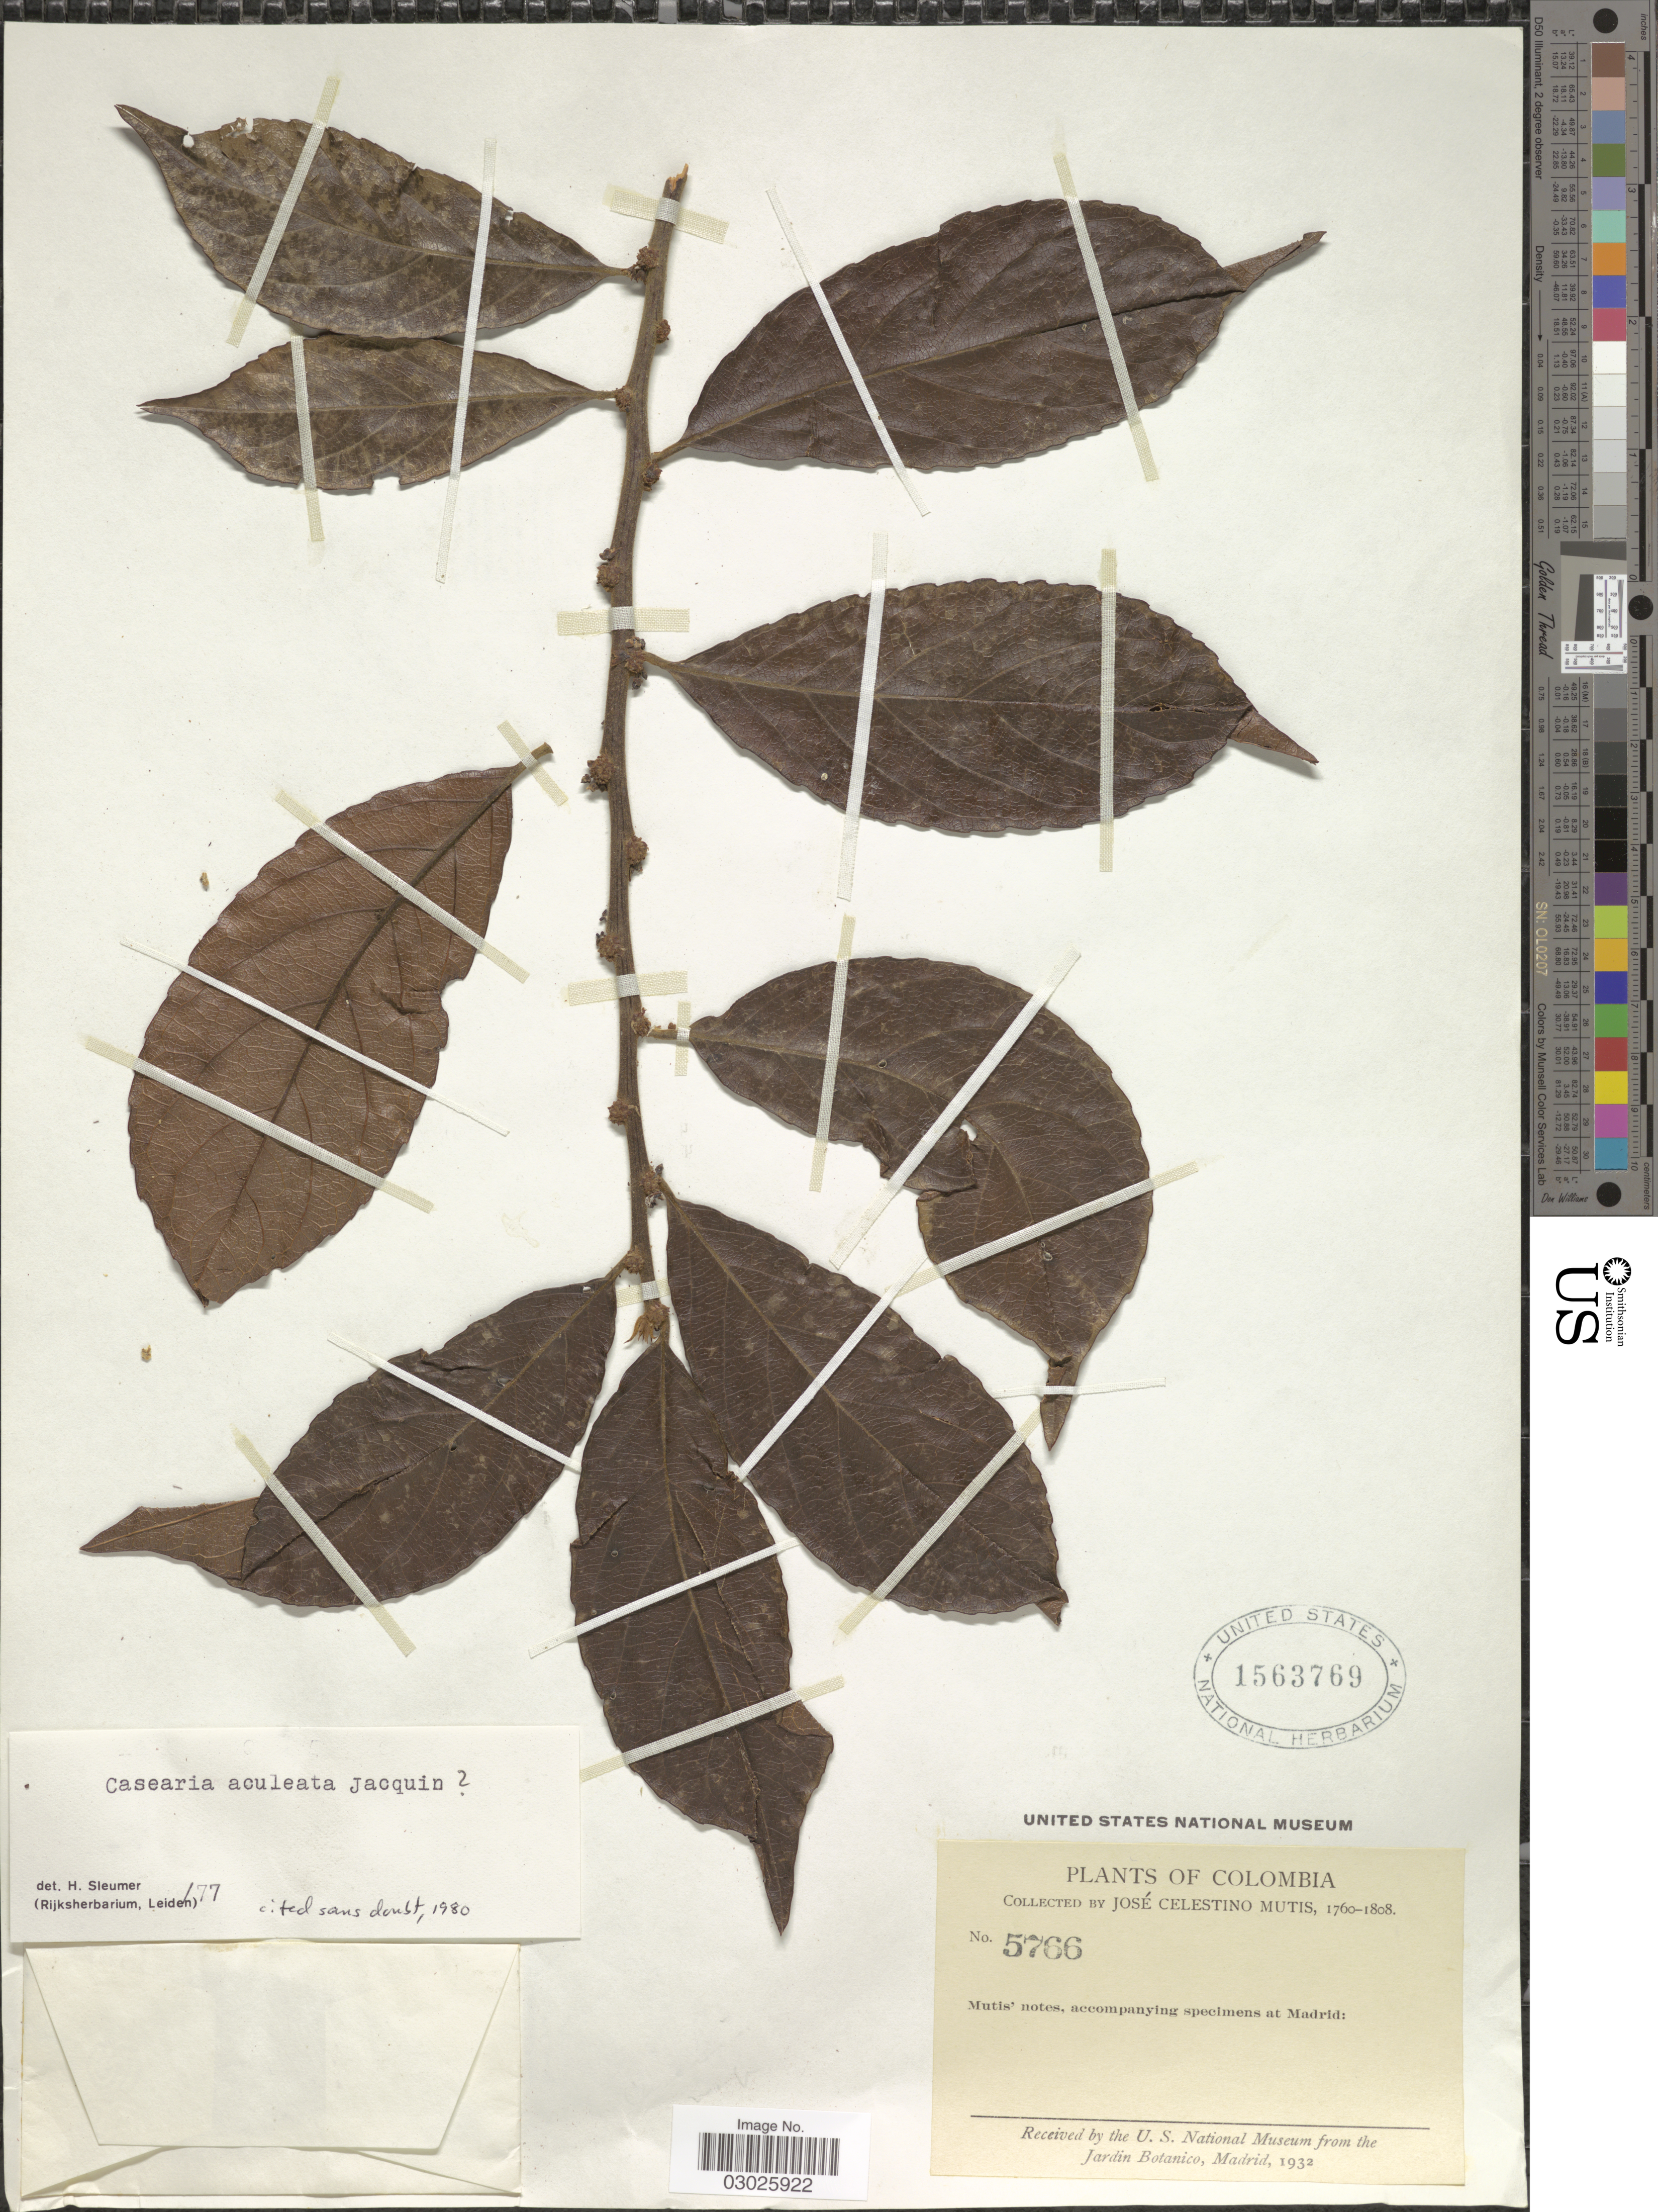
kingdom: Plantae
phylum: Tracheophyta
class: Magnoliopsida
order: Malpighiales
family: Salicaceae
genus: Casearia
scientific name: Casearia aculeata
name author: Jacq.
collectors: J. C. B. Mutis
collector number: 5766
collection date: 1760/1808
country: Colombia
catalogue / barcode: US 1563769